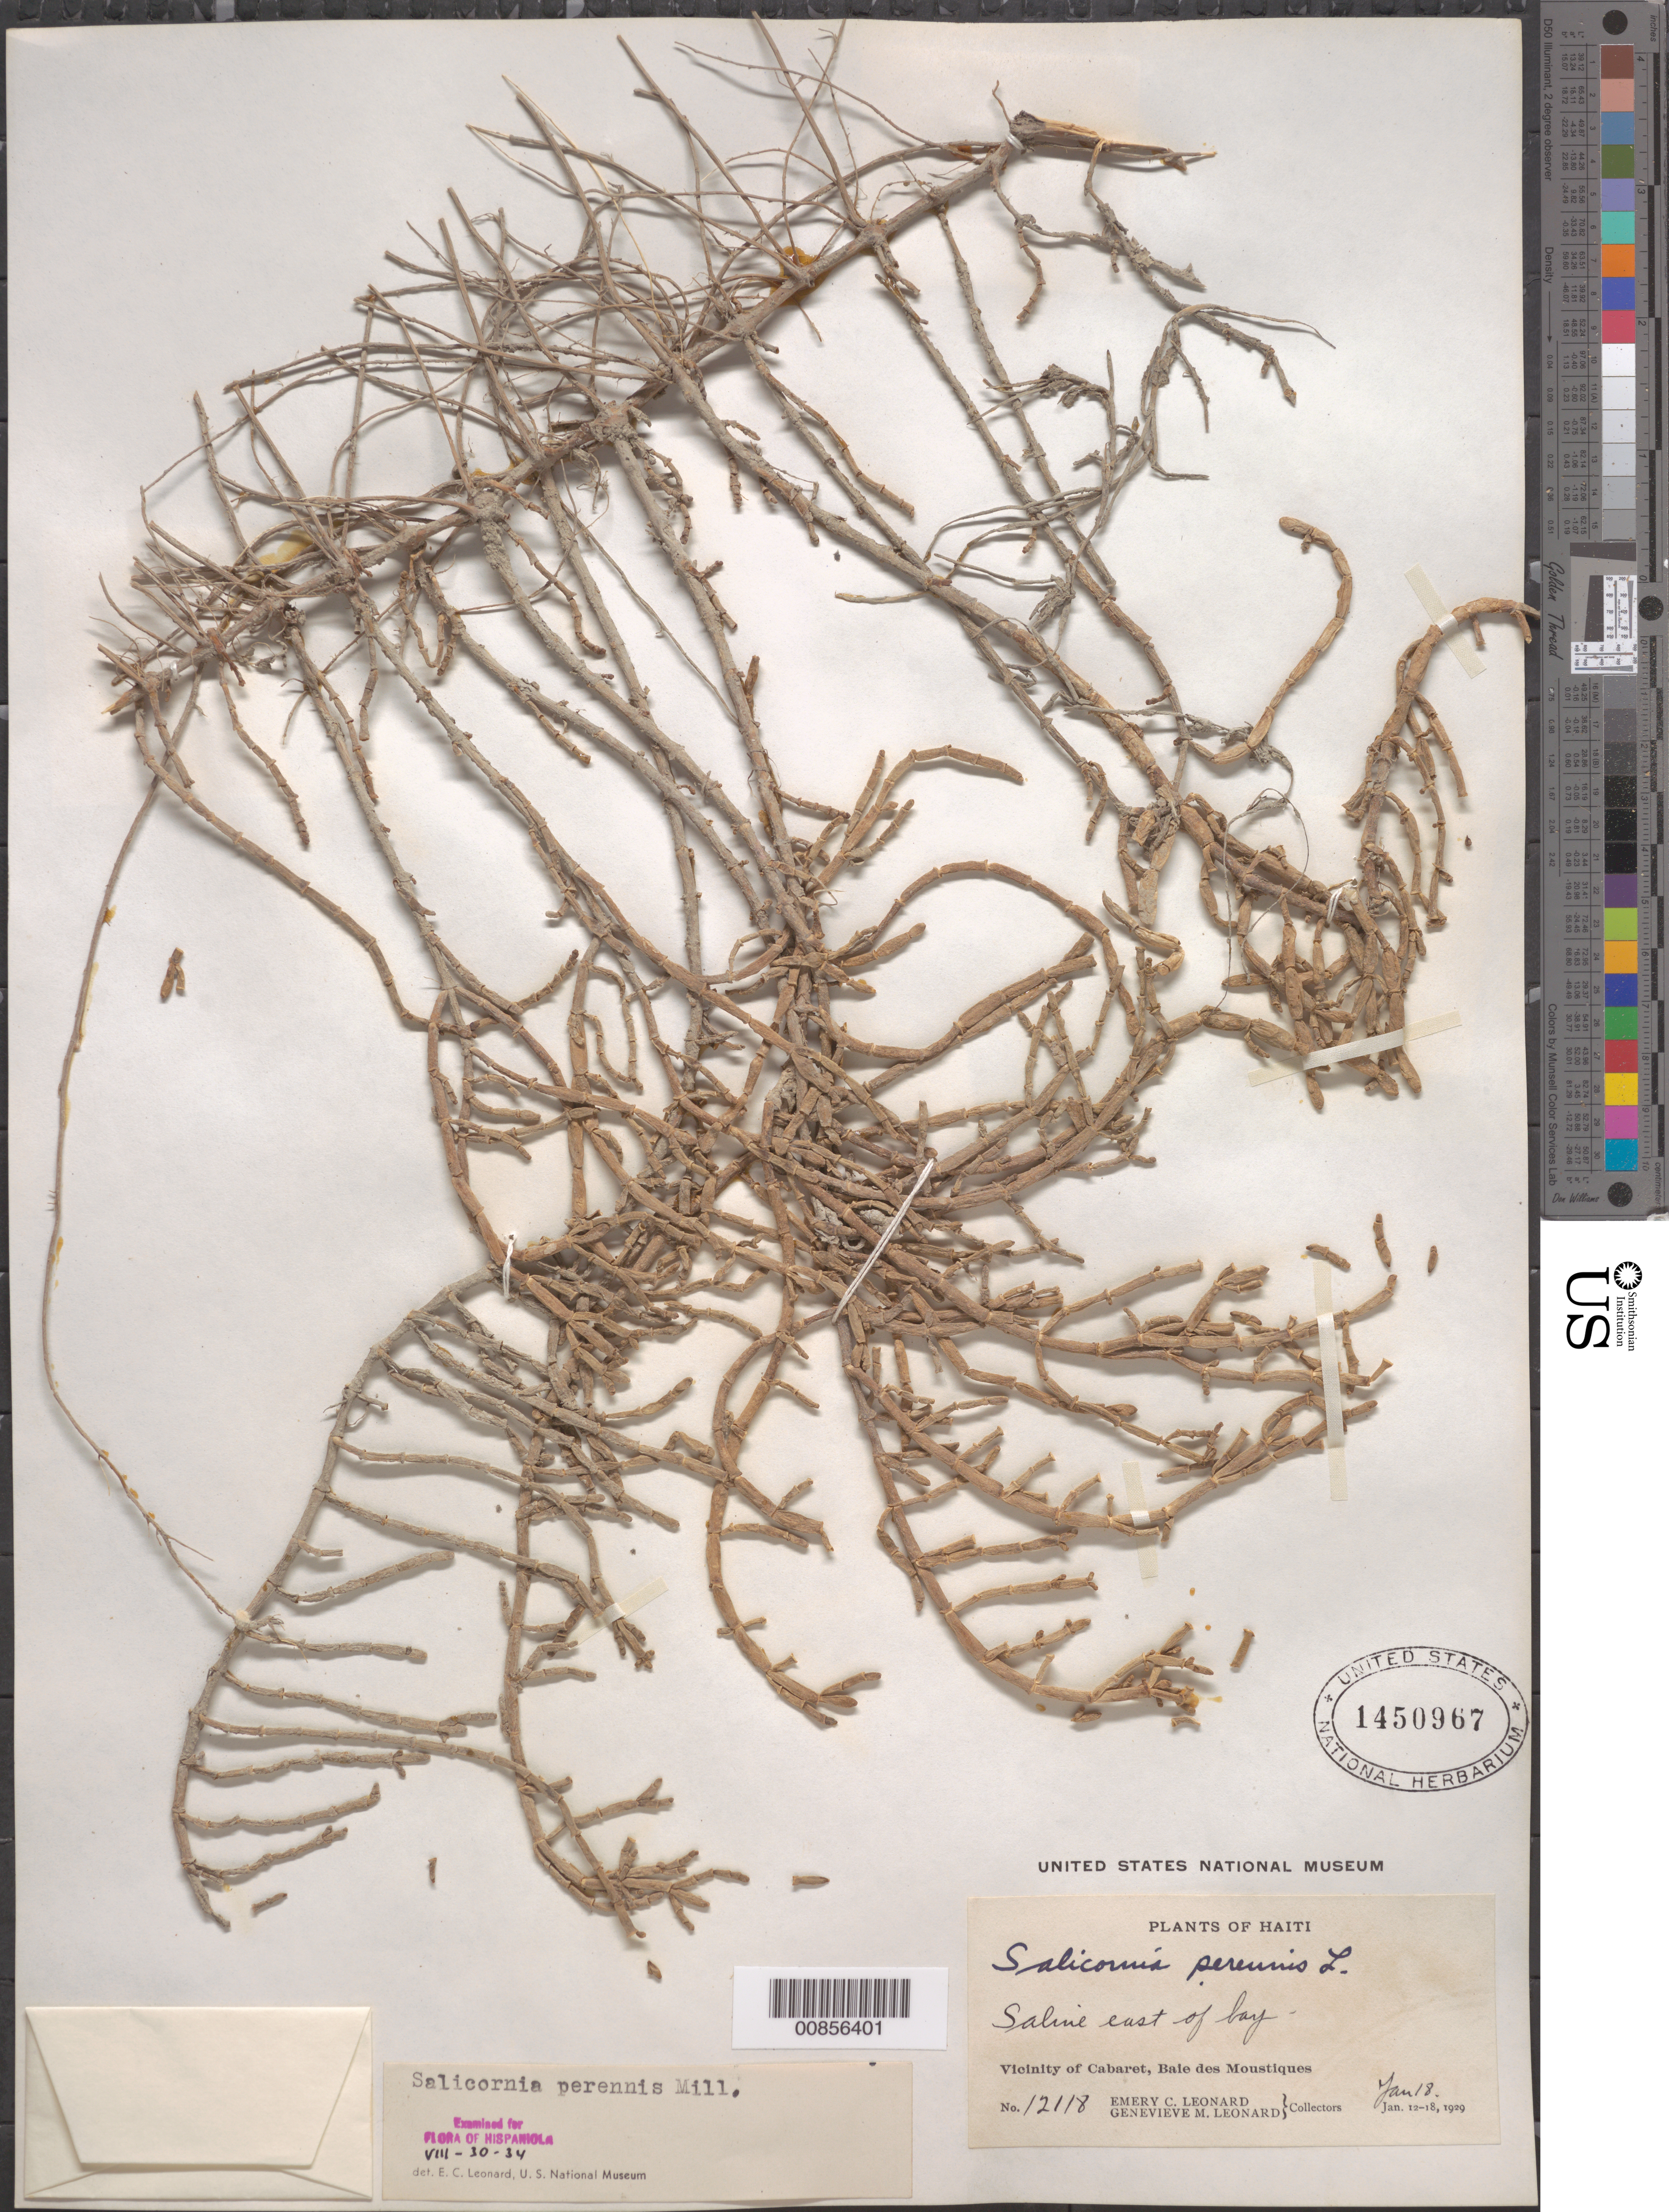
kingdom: Plantae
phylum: Tracheophyta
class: Magnoliopsida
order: Caryophyllales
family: Amaranthaceae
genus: Salicornia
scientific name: Salicornia perennis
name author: Mill.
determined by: Leonard, Emery C., (US)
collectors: E. C. Leonard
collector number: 12118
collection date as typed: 18 Jan 1929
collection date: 1929-01-18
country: Haiti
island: Hispaniola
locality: Vicinity of Cabaret, Baie des Moustiques. Saline east of bay.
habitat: Saline.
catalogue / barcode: US 1450967